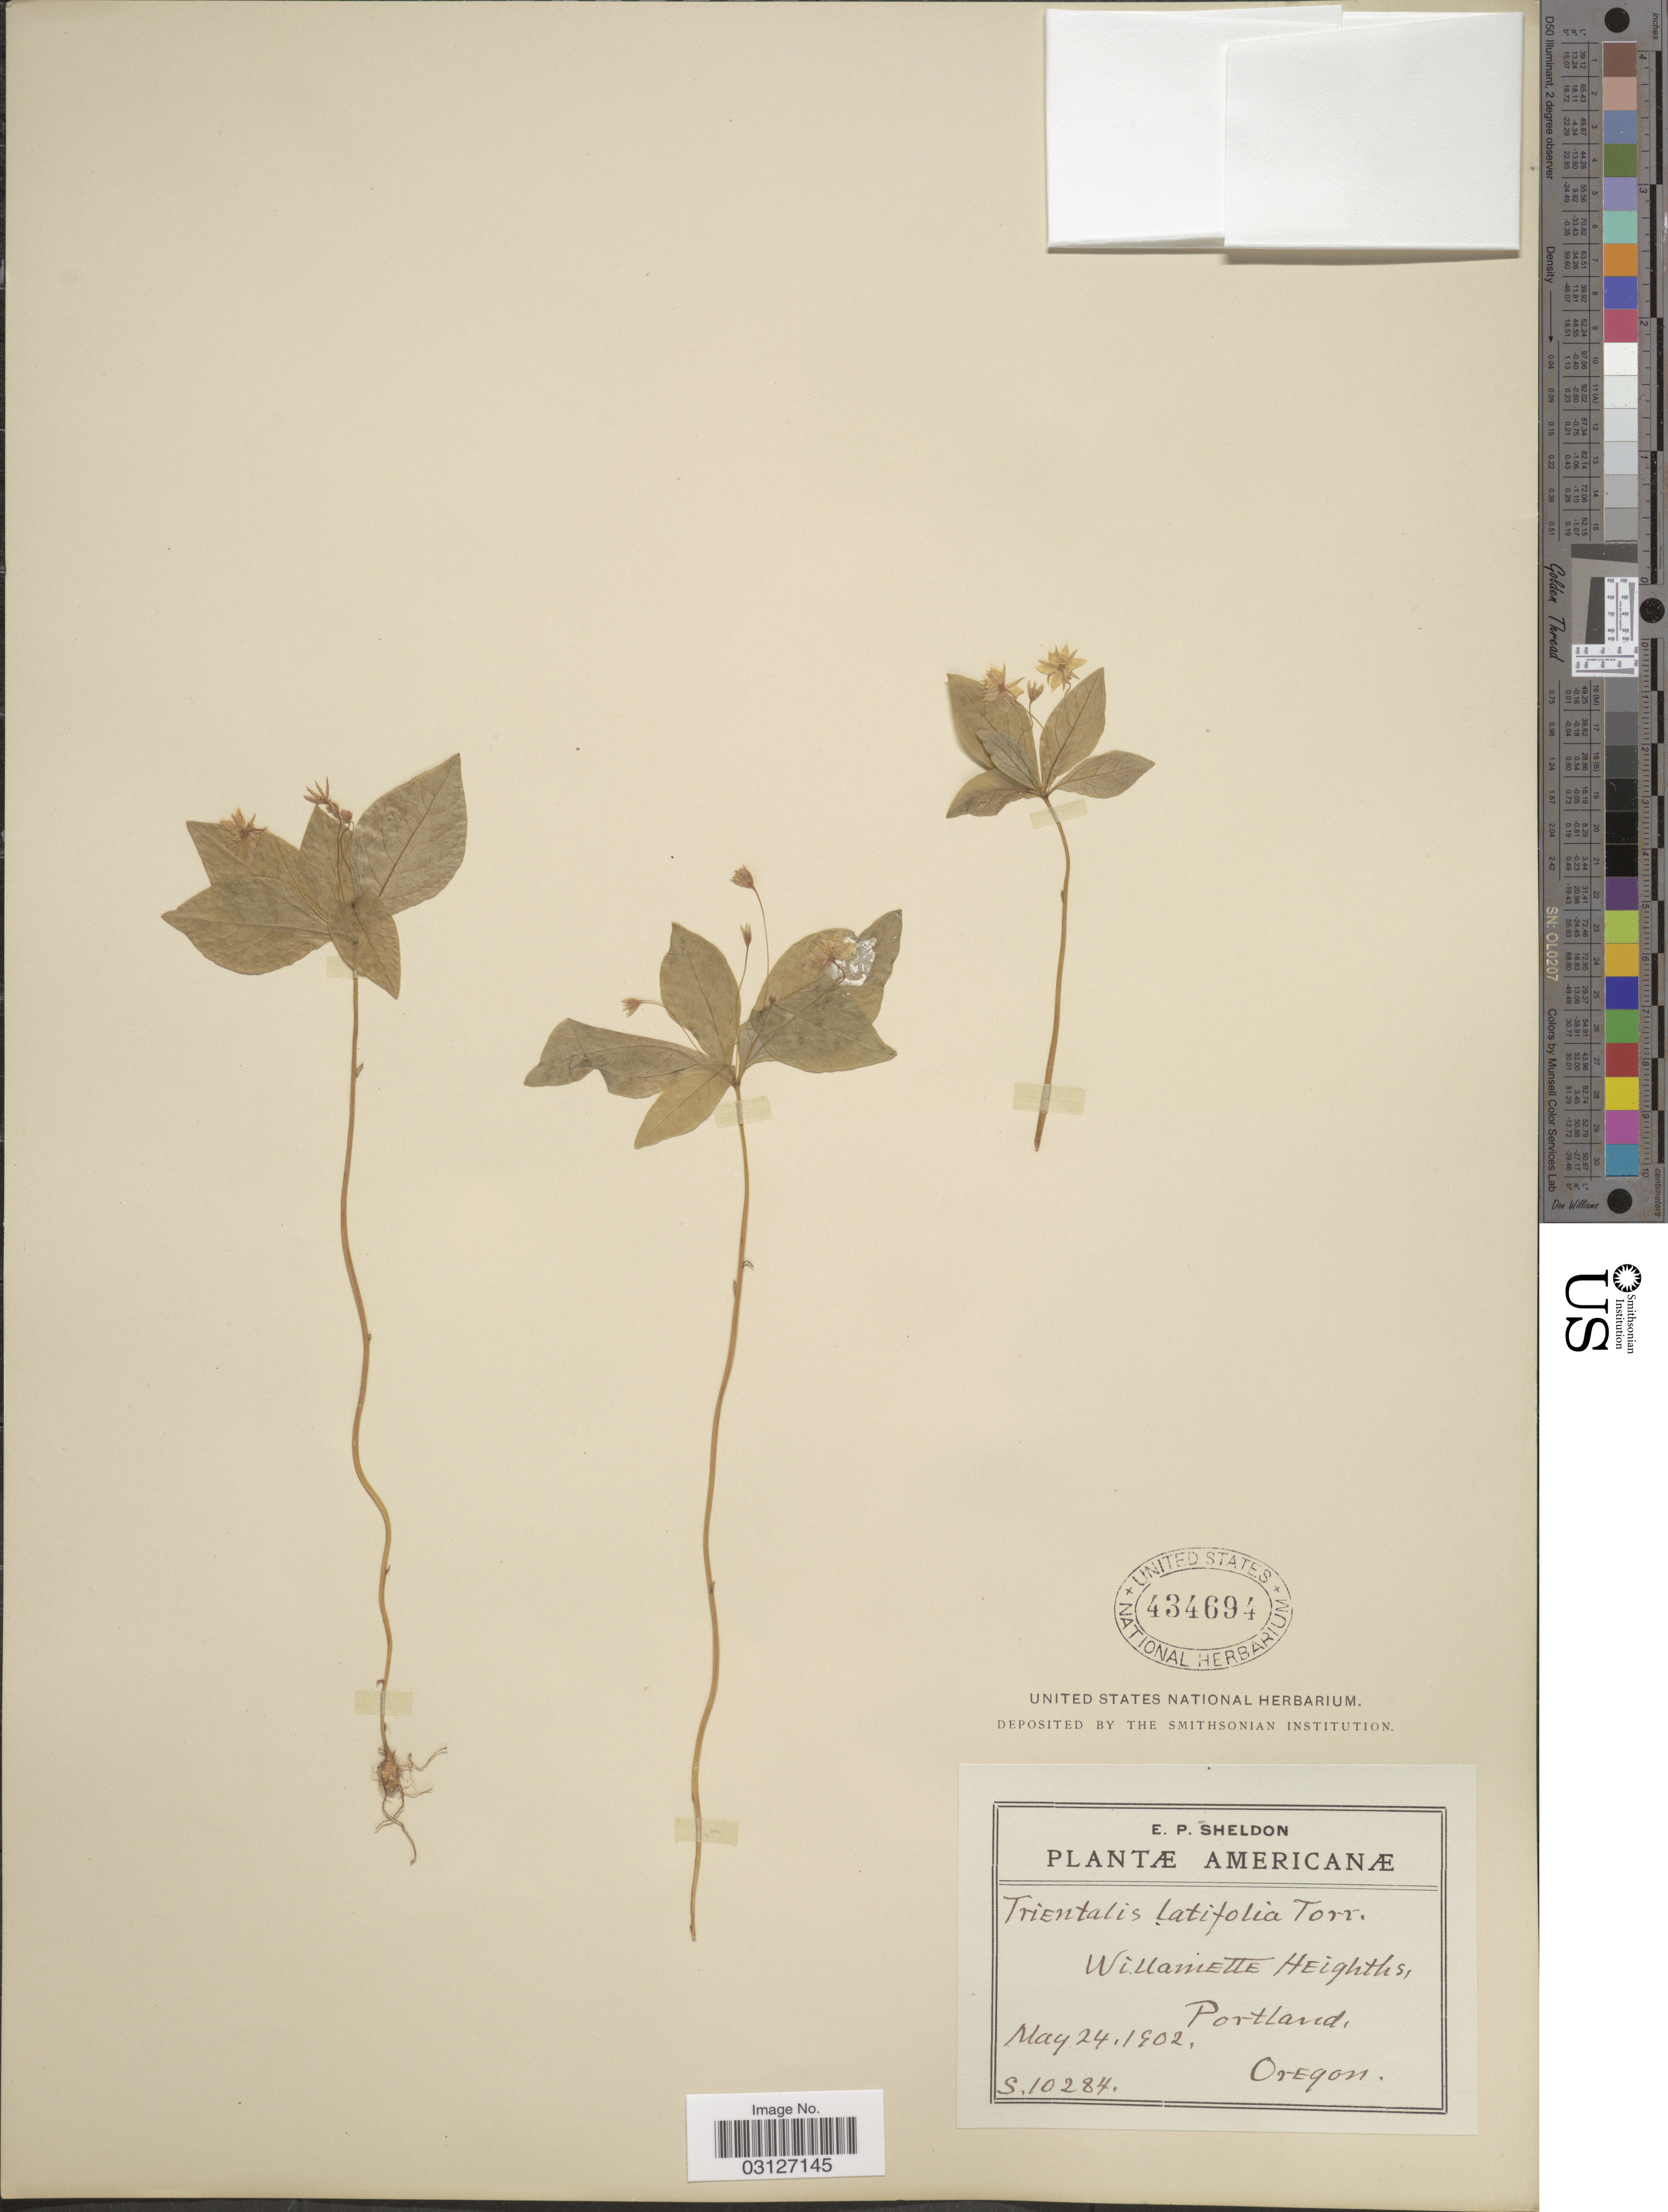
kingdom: Plantae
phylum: Tracheophyta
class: Magnoliopsida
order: Ericales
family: Primulaceae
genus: Trientalis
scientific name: Trientalis latifolia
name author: Hook.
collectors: E. P. Sheldon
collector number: S10284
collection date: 1902-05-24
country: United States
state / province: Oregon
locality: Willamette Heights, Portland.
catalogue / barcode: US 434694